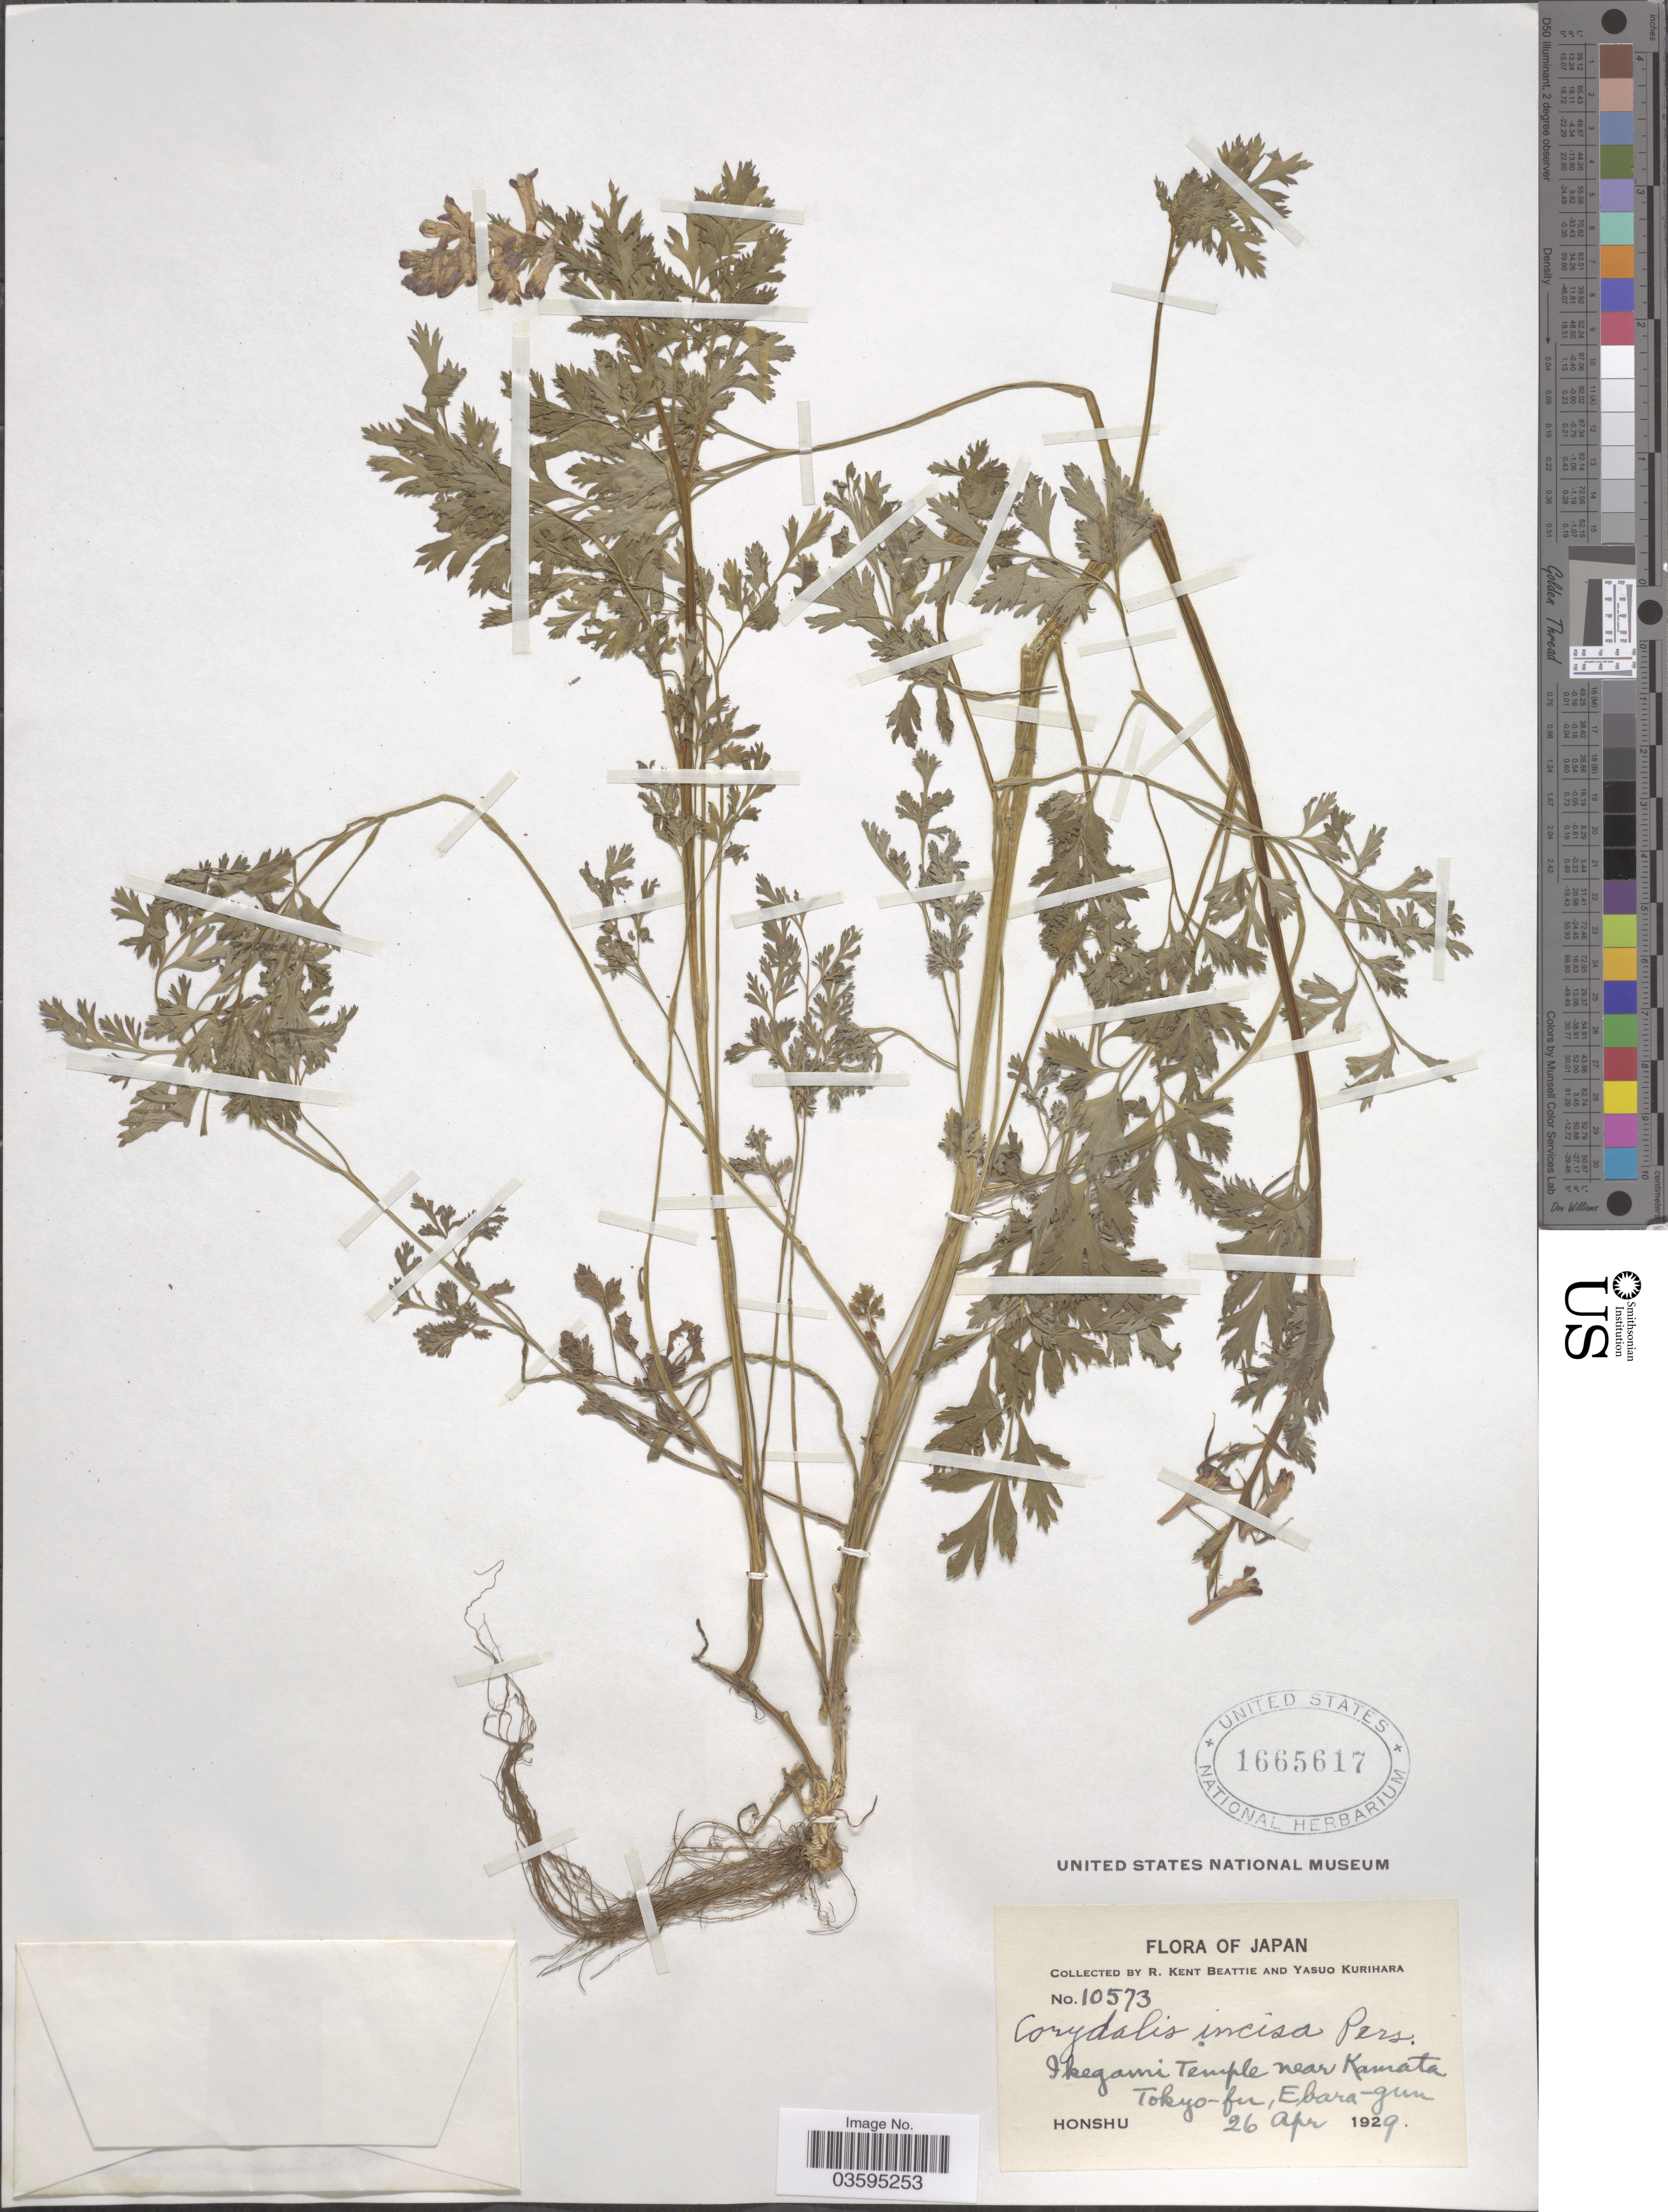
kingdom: Plantae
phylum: Tracheophyta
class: Magnoliopsida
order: Ranunculales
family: Papaveraceae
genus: Corydalis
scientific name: Corydalis incisa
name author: (Thunb.) Pers.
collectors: R. K. Beattie & Y. Kurihara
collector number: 10573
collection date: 1929-04-26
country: Japan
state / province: Tokyo, Federal City of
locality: Ikegami Temple near Kamata Tokyo-fu, Ebara-gun. Honshu.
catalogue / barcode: US 1665617